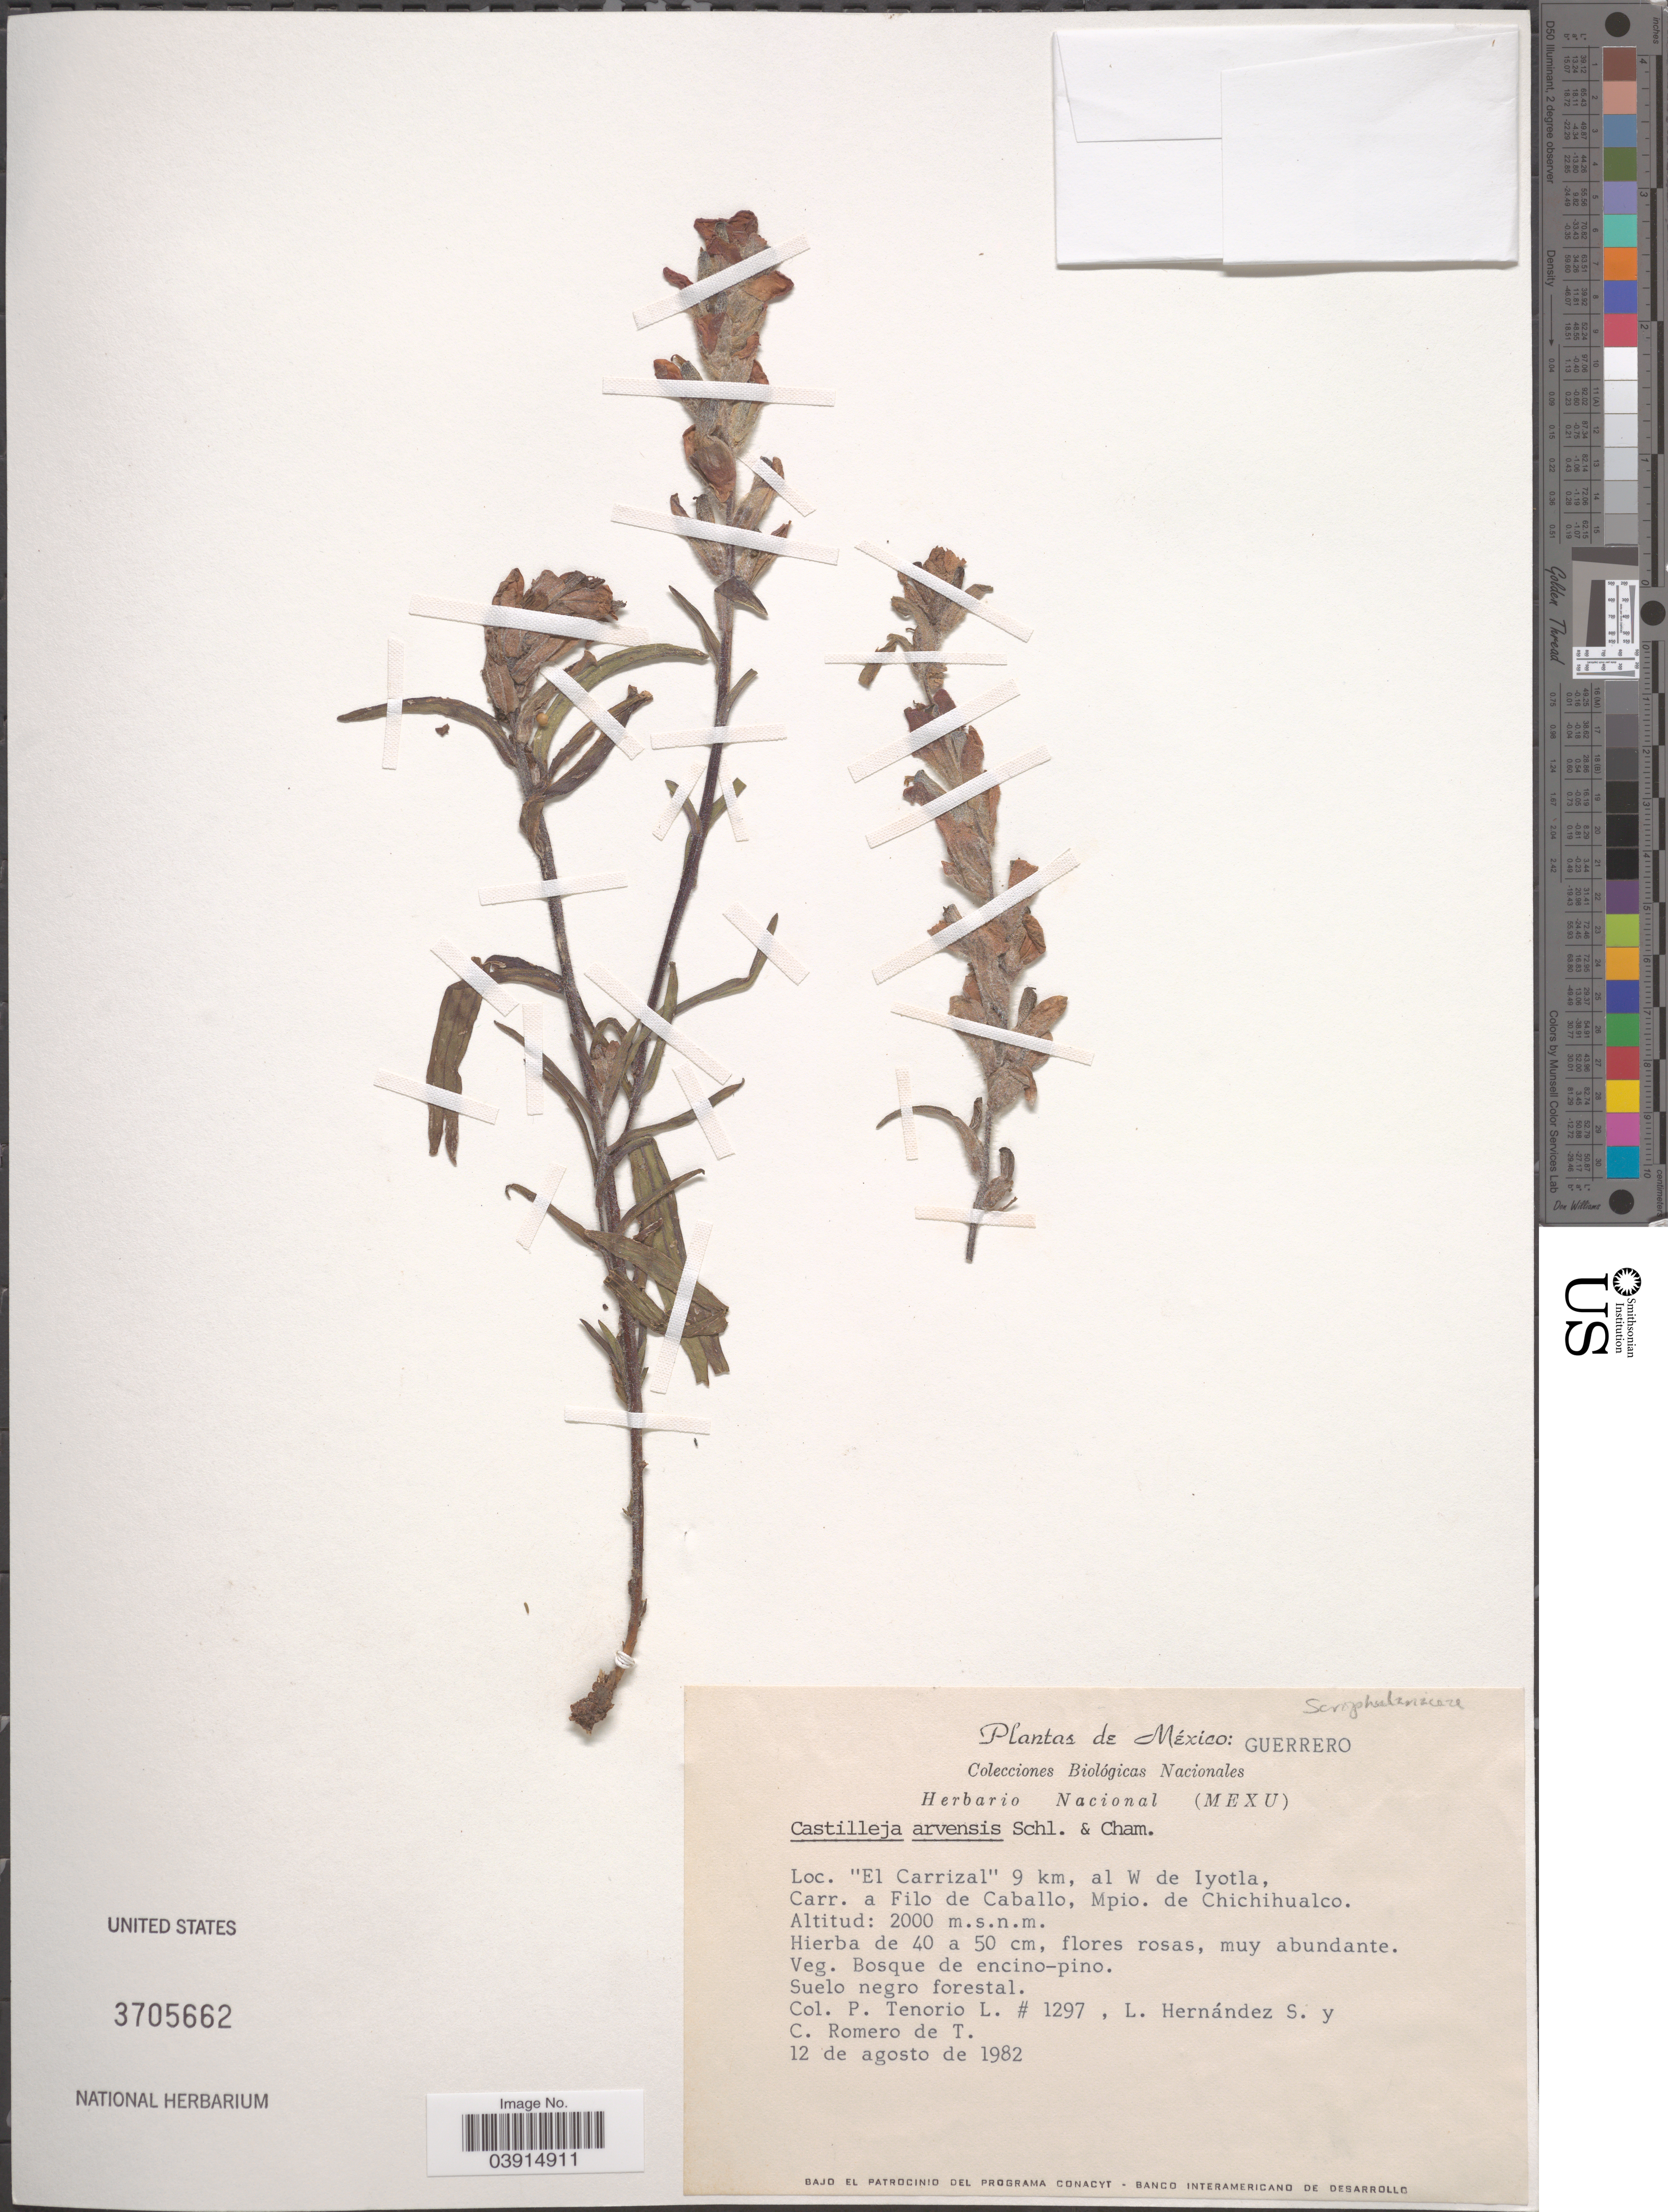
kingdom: Plantae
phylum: Tracheophyta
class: Magnoliopsida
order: Lamiales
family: Orobanchaceae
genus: Castilleja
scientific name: Castilleja arvensis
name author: Schltdl. & Cham.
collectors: P. Tenorio L., L. Hernandez S. & C. Romero de T.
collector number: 1297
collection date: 1982-08-12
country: Mexico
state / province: Guerrero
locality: El Carrizal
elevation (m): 2000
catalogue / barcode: US 3705662